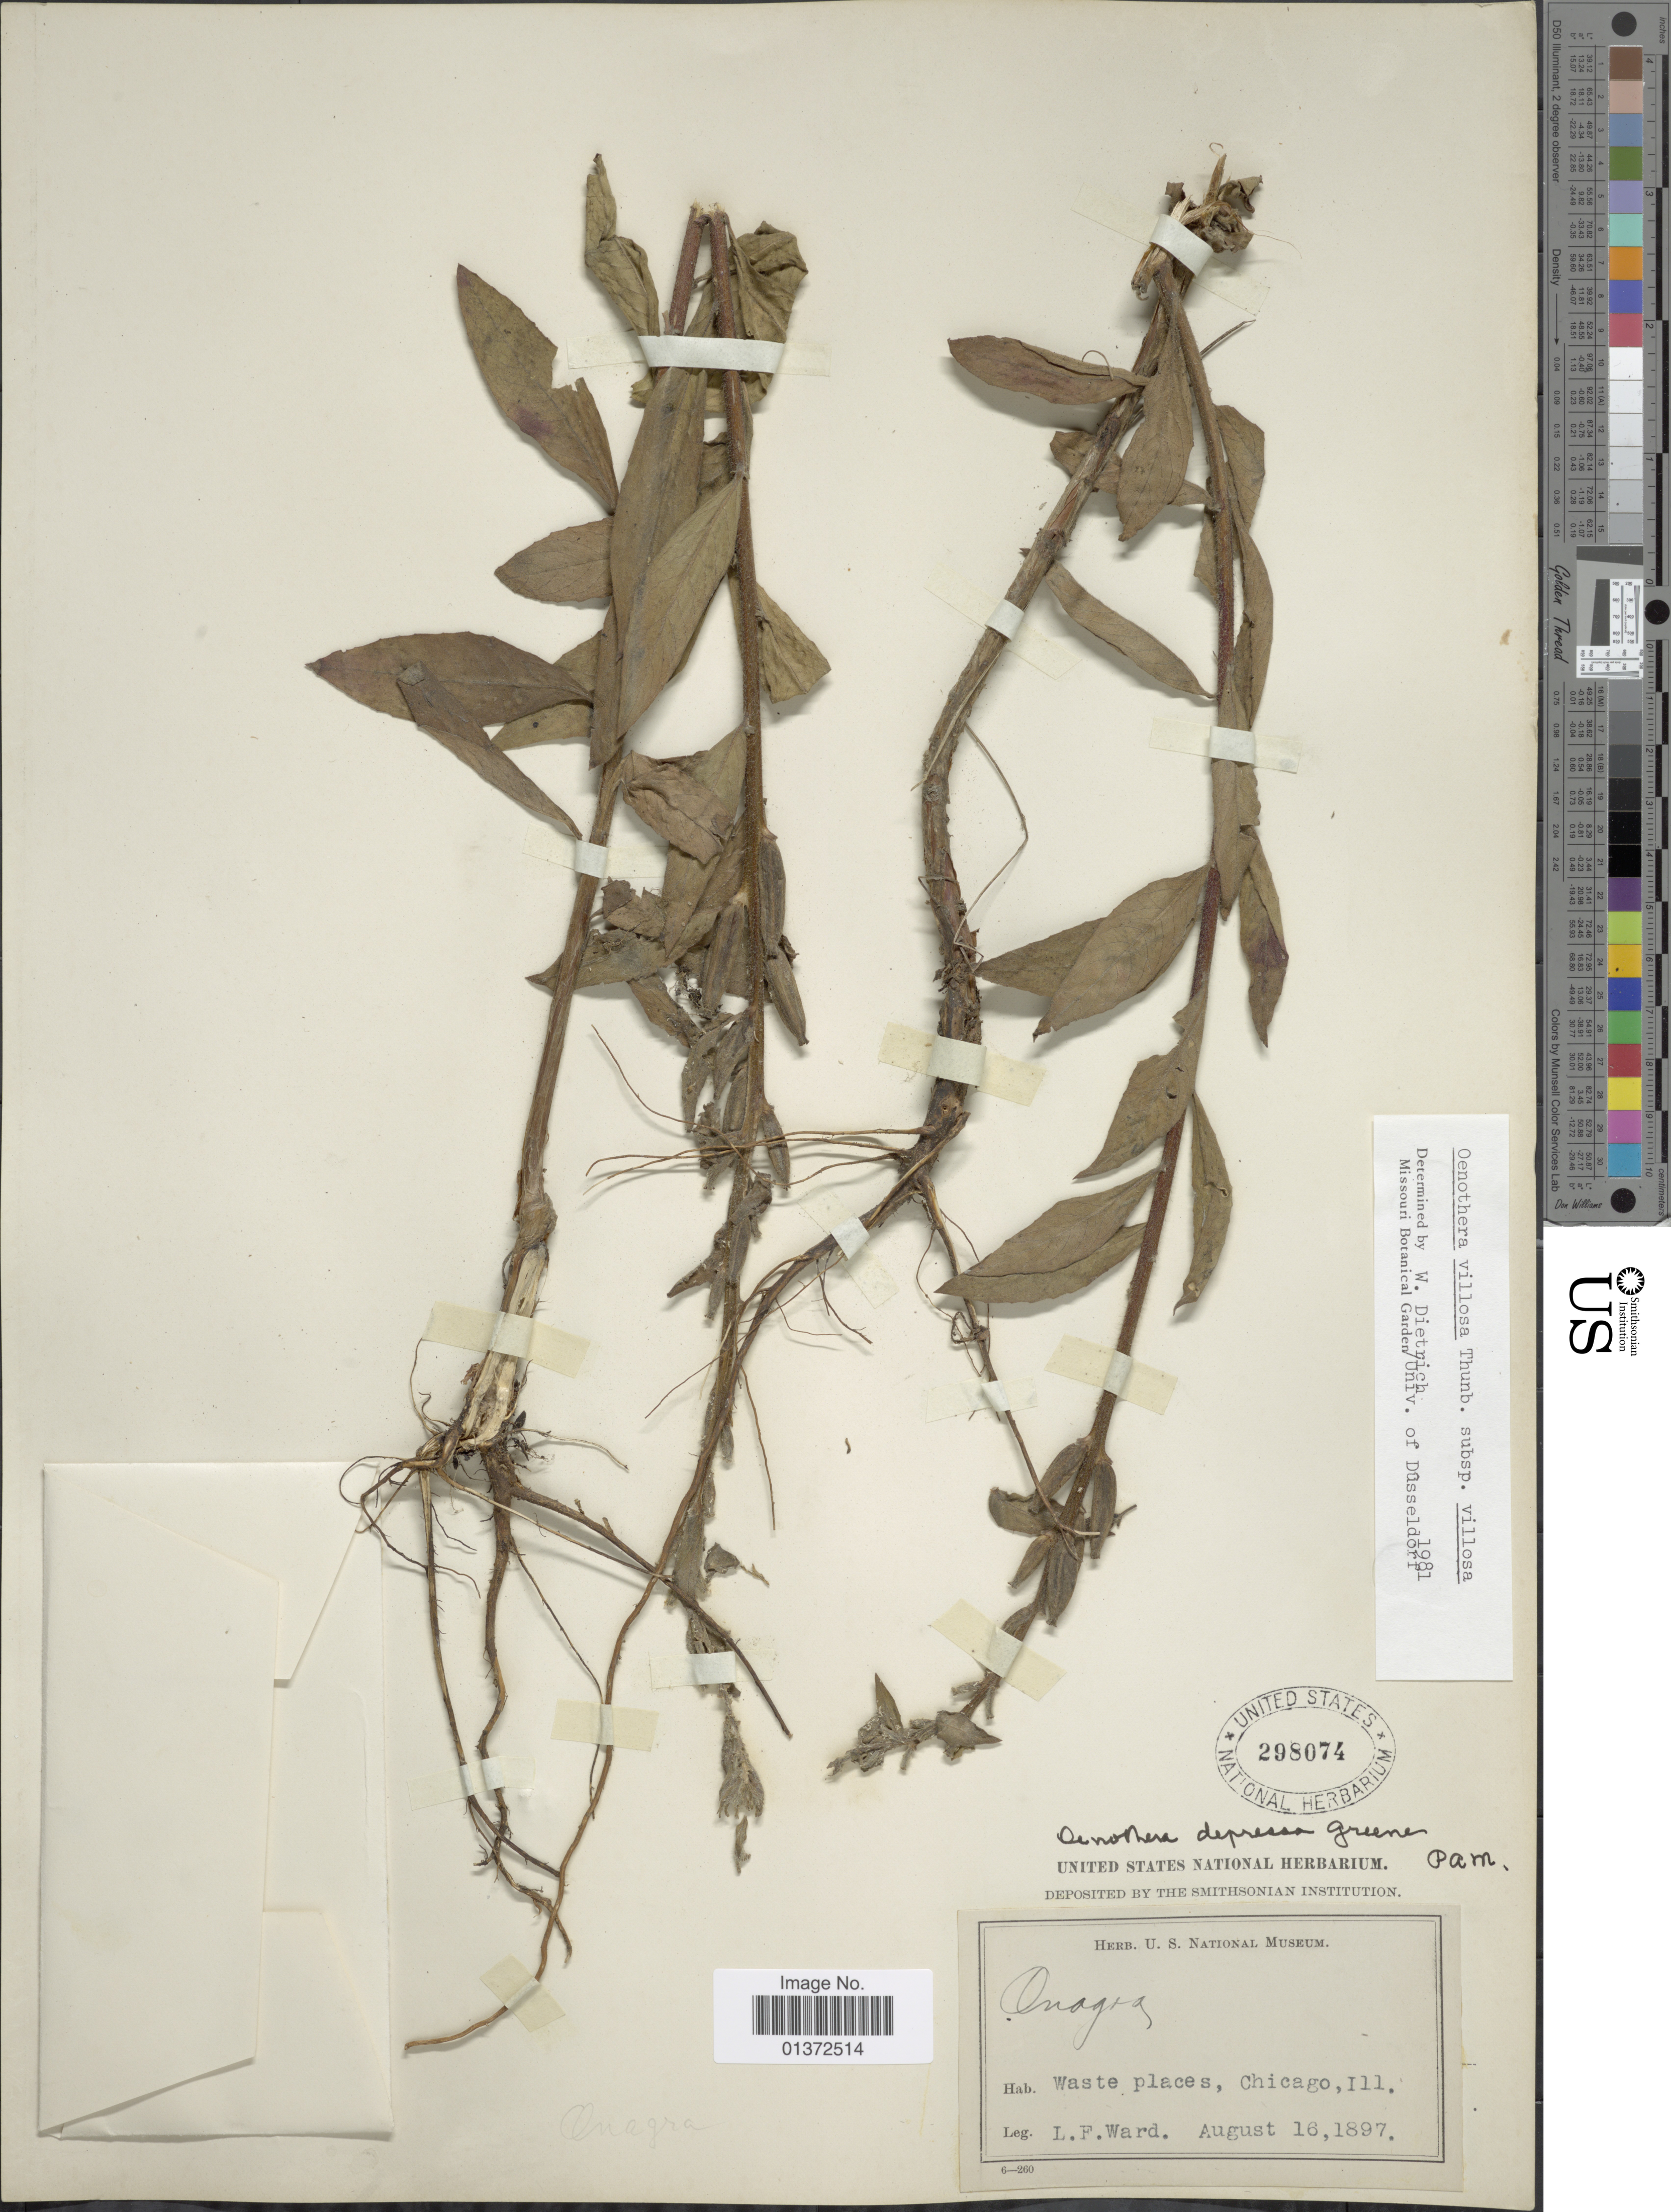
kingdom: Plantae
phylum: Tracheophyta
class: Magnoliopsida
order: Myrtales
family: Onagraceae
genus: Oenothera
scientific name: Oenothera villosa subsp. villosa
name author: Thunb.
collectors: L. Ward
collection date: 1897-08-16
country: United States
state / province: Illinois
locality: Chicago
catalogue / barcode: US 298074